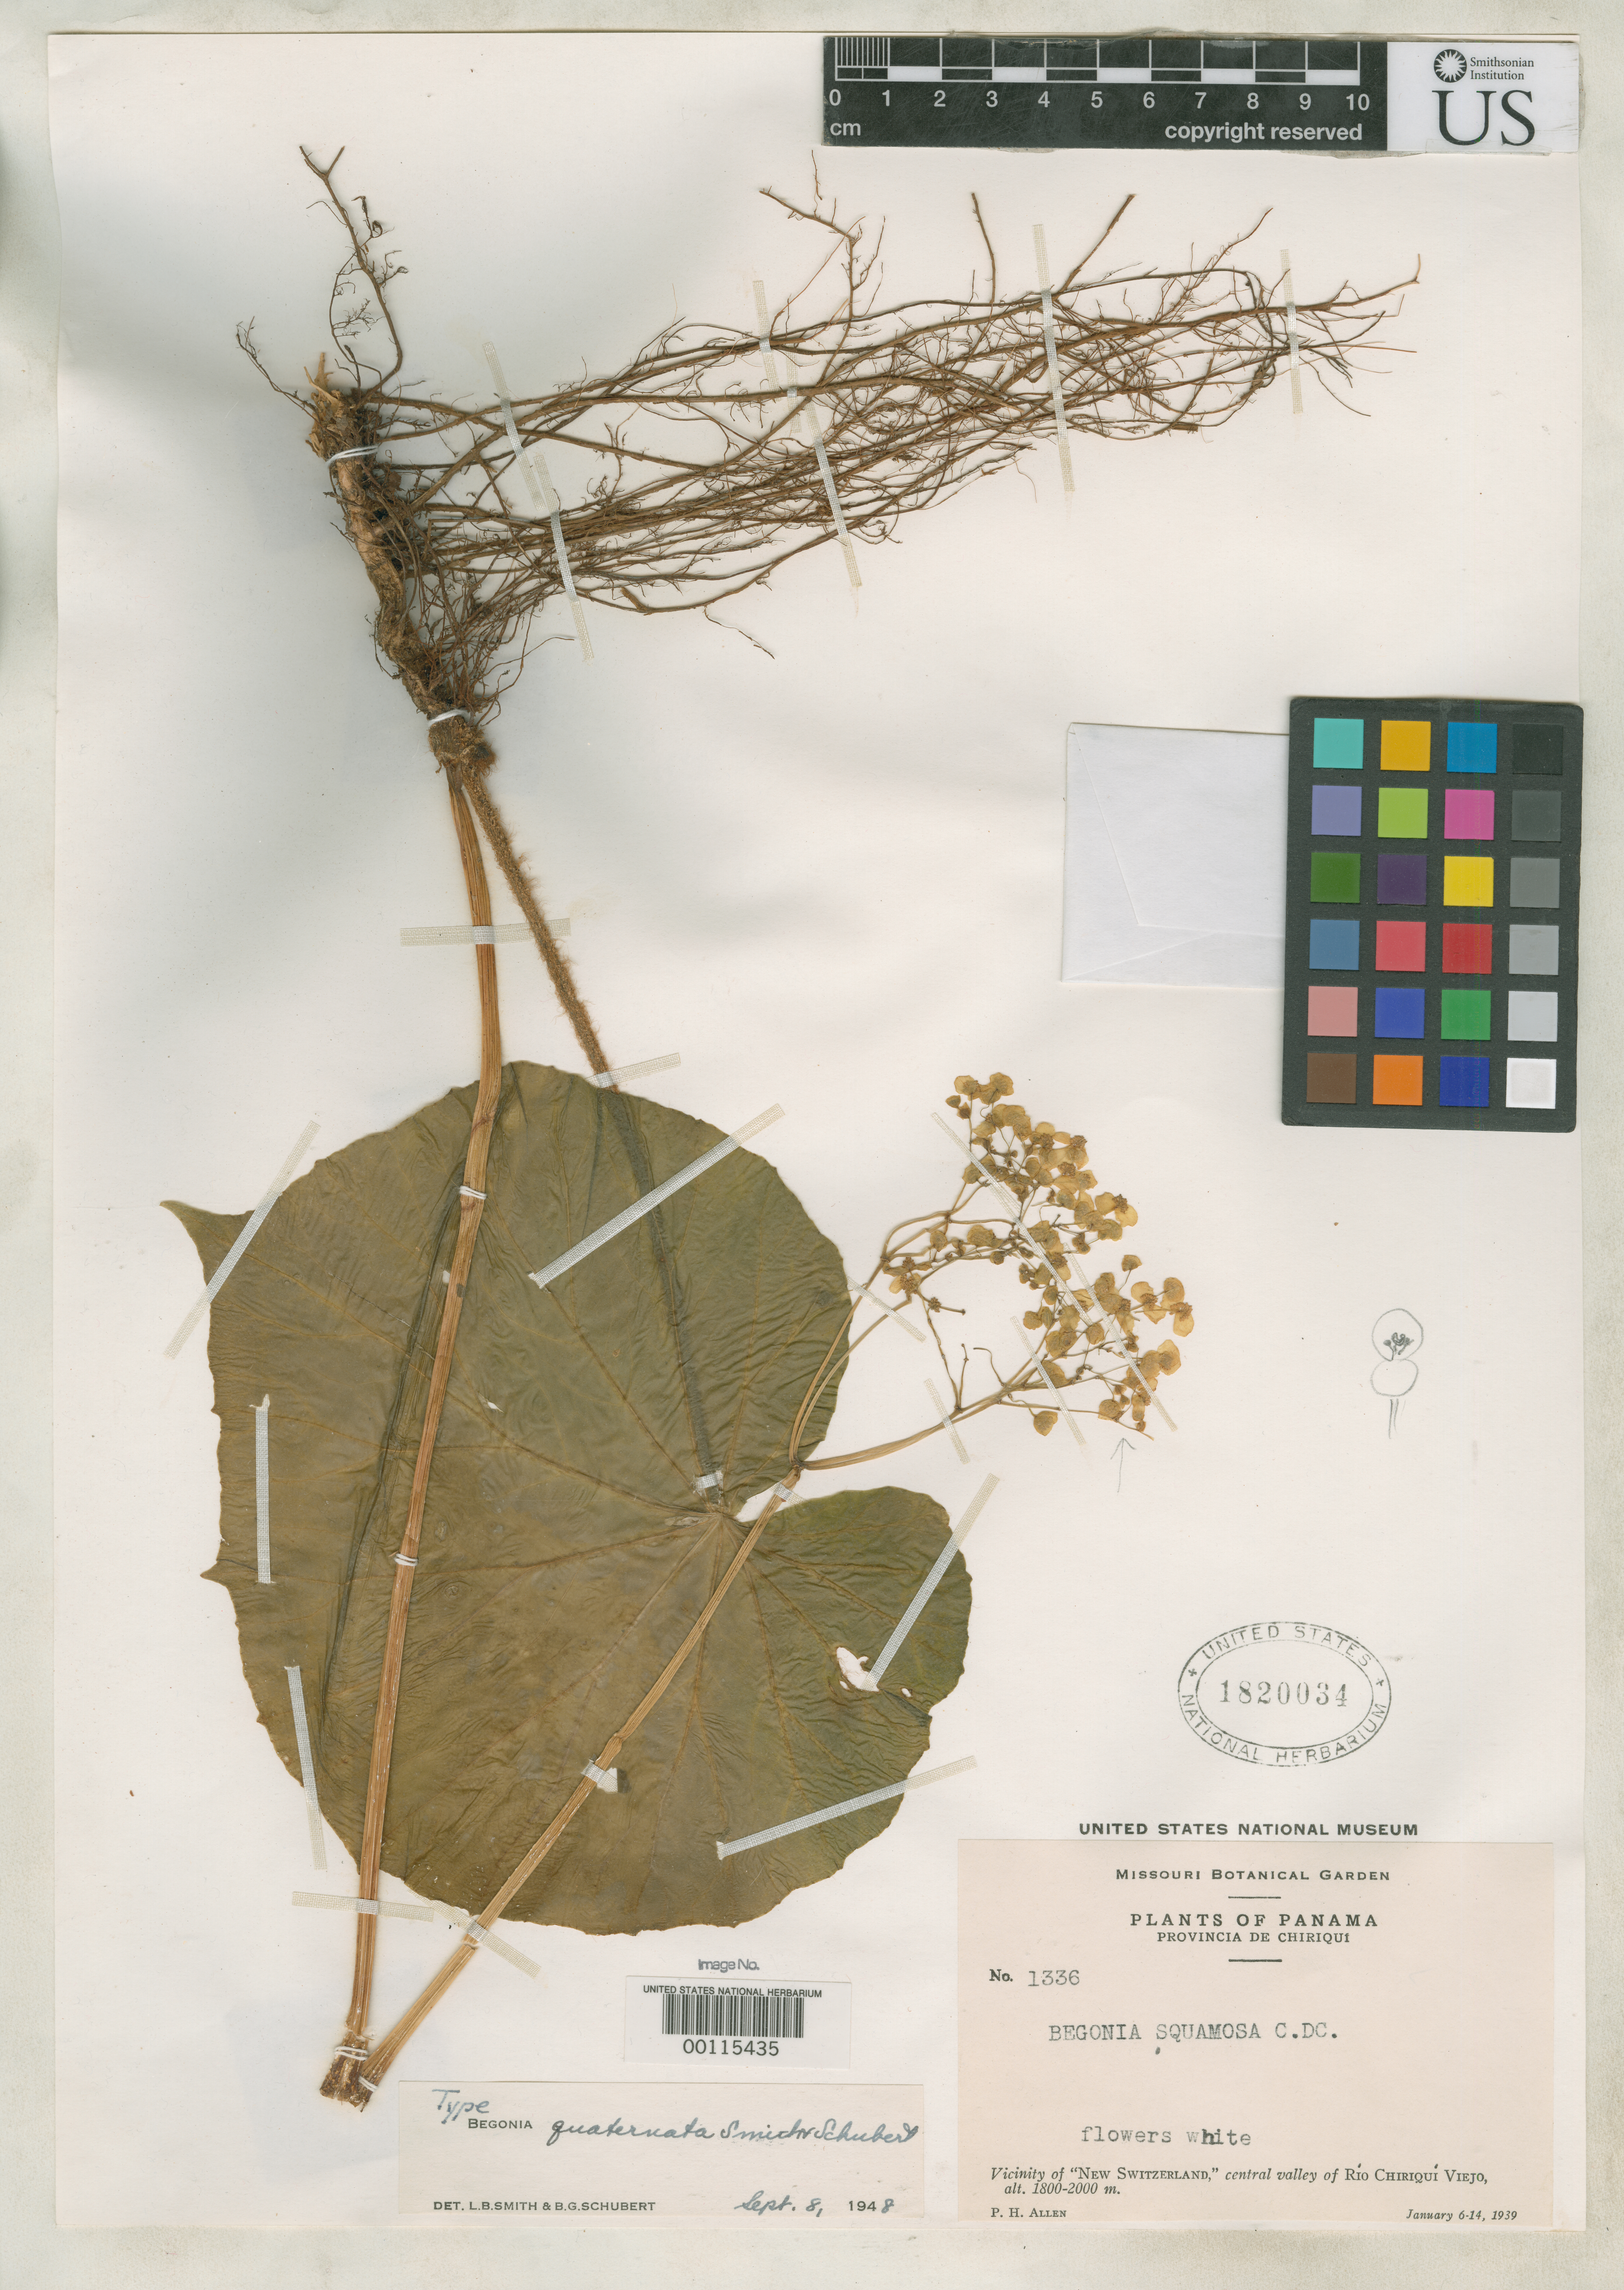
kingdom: Plantae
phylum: Tracheophyta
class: Magnoliopsida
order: Cucurbitales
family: Begoniaceae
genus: Begonia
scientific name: Begonia quaternata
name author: L.B. Sm. & B.G. Schub.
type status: Holotype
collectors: P. H. Allen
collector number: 1336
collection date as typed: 06 Jan 1939 to 14 Jan 1939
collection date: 1939-01-06/1939-01-14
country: Panama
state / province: Chiriquí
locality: Vicinity of New Switzerland, Central Valley of Rio Chiriqui Viejo.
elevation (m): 1800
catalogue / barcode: US 1820034